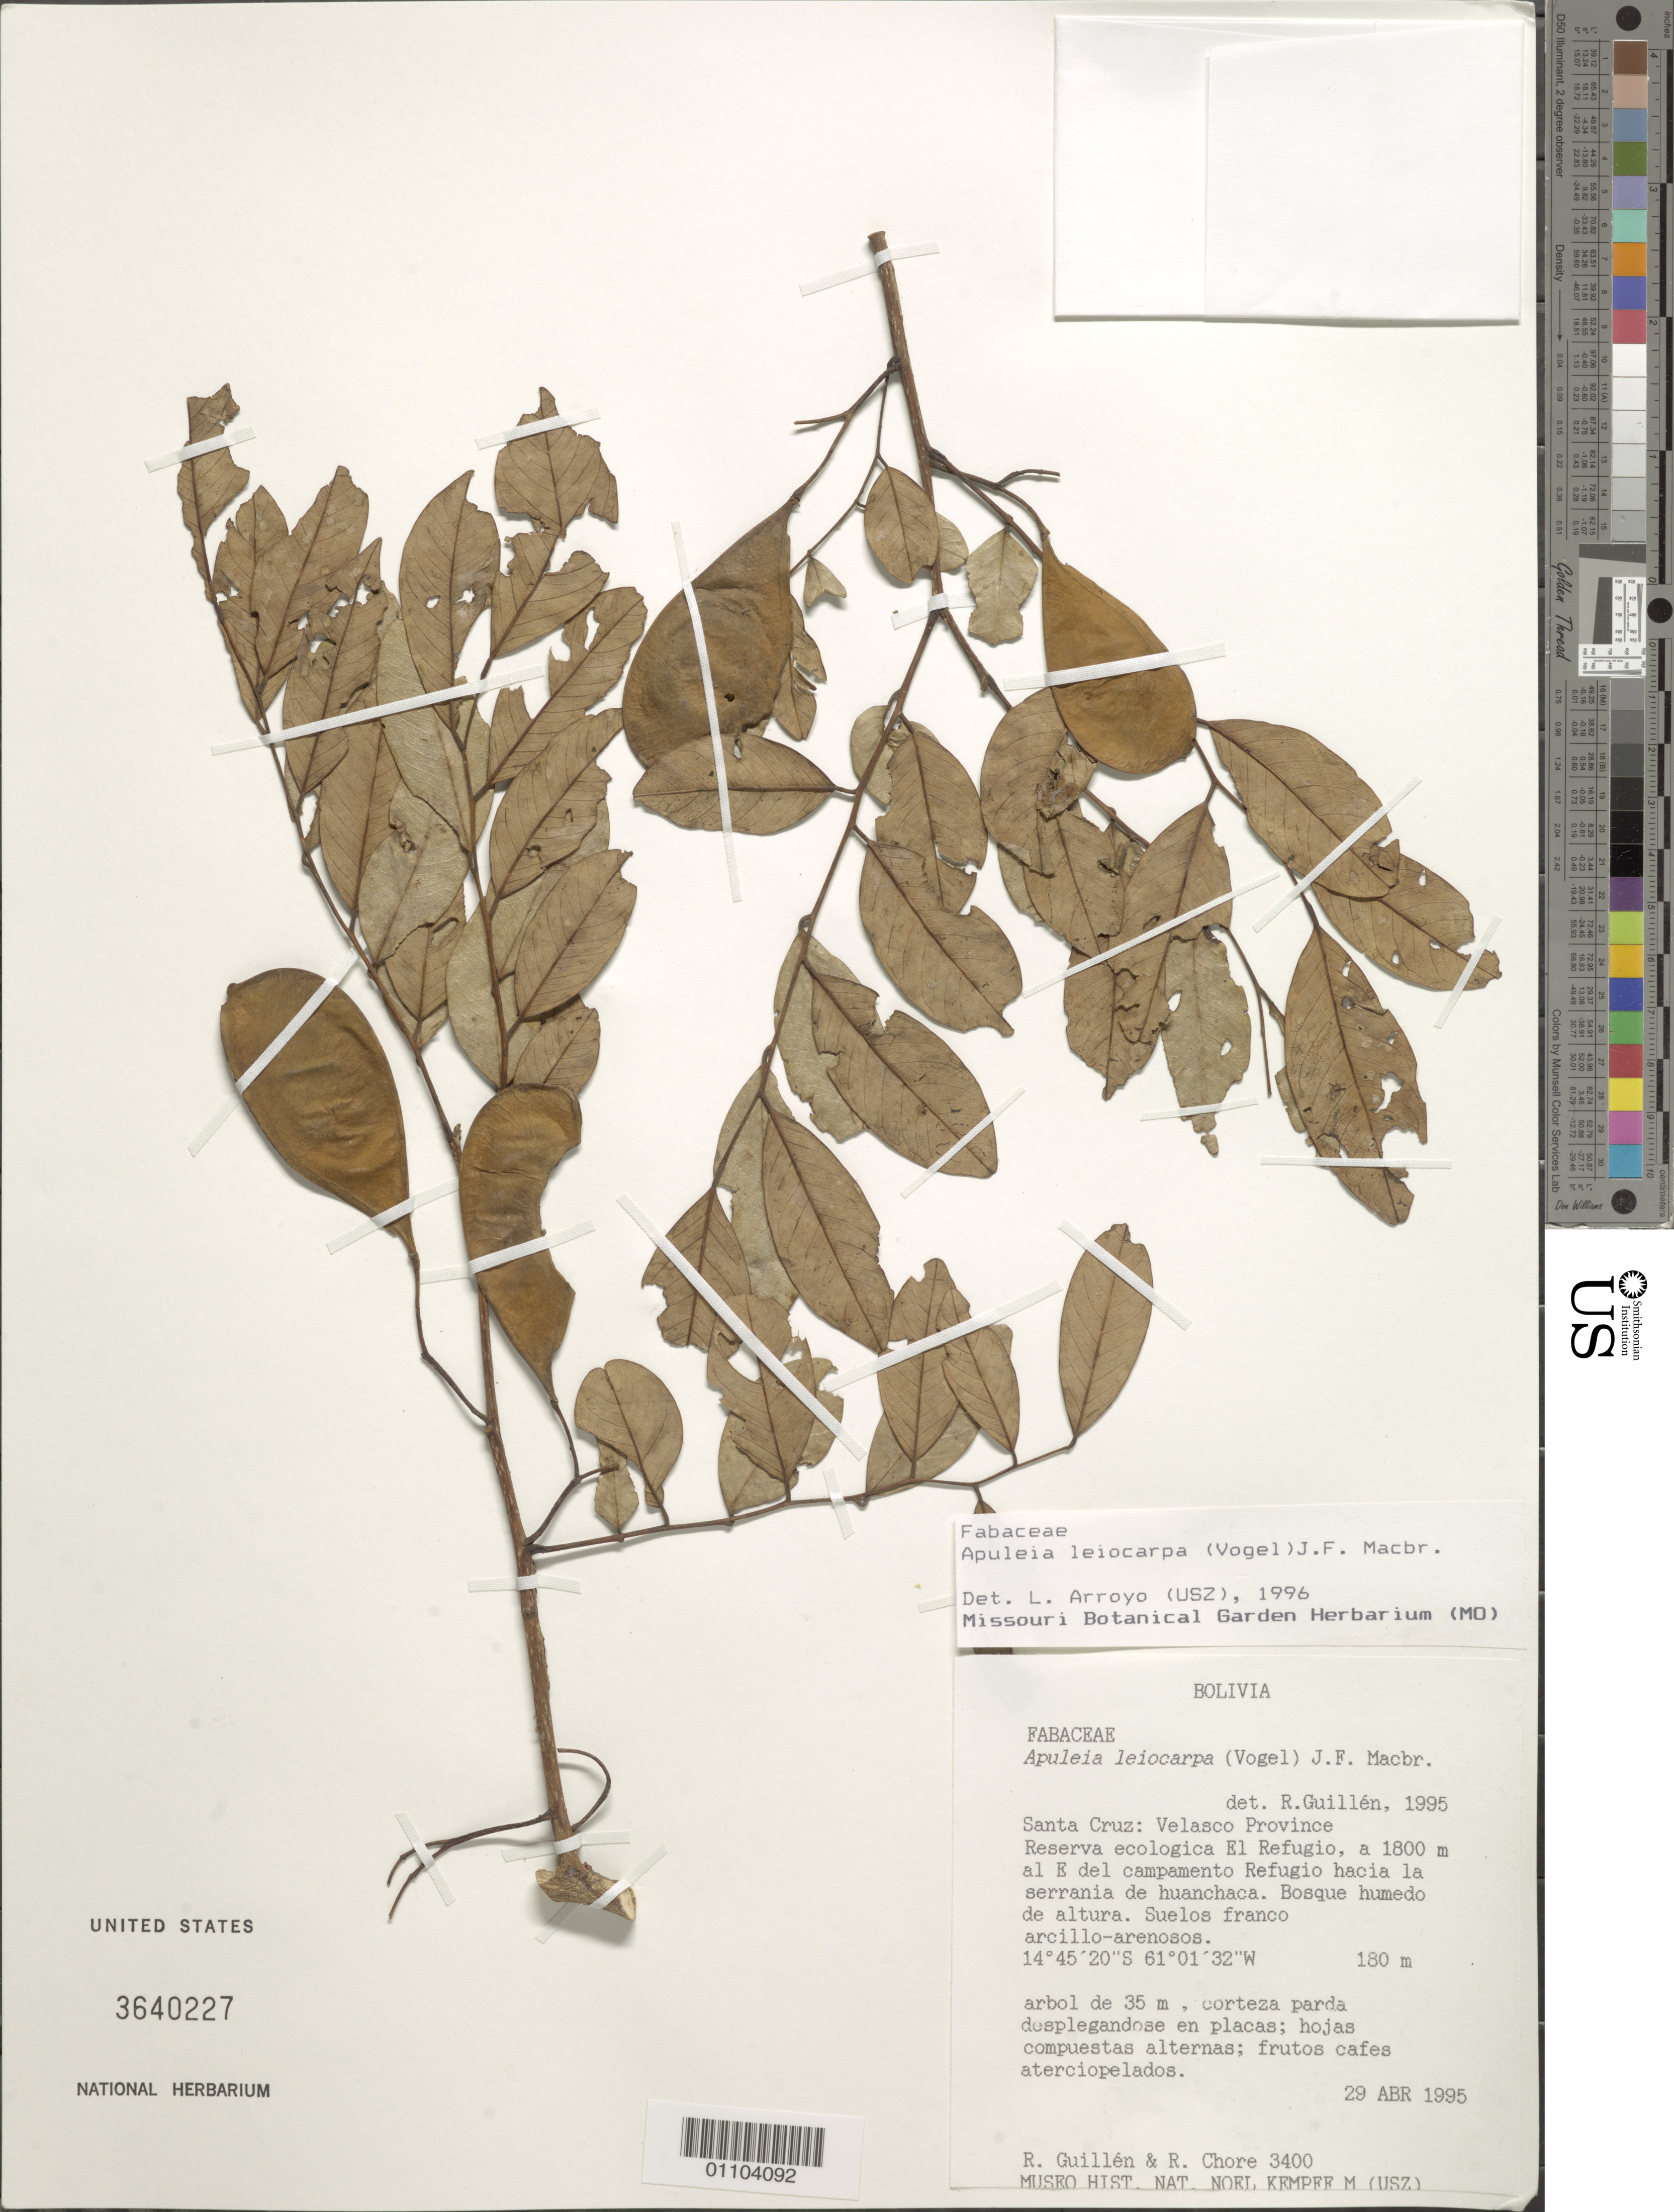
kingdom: Plantae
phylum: Tracheophyta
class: Magnoliopsida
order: Fabales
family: Fabaceae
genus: Apuleia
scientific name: Apuleia leiocarpa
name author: (Vogel) J.F. Macbr.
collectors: R. Guillén V. & R. Choré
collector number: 3400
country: Bolivia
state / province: Santa Cruz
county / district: Velasco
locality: Santa Cruz, Reserva Ecologica, El Refugio, hacia la serrania de huanchaca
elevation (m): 180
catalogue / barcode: US 3640227